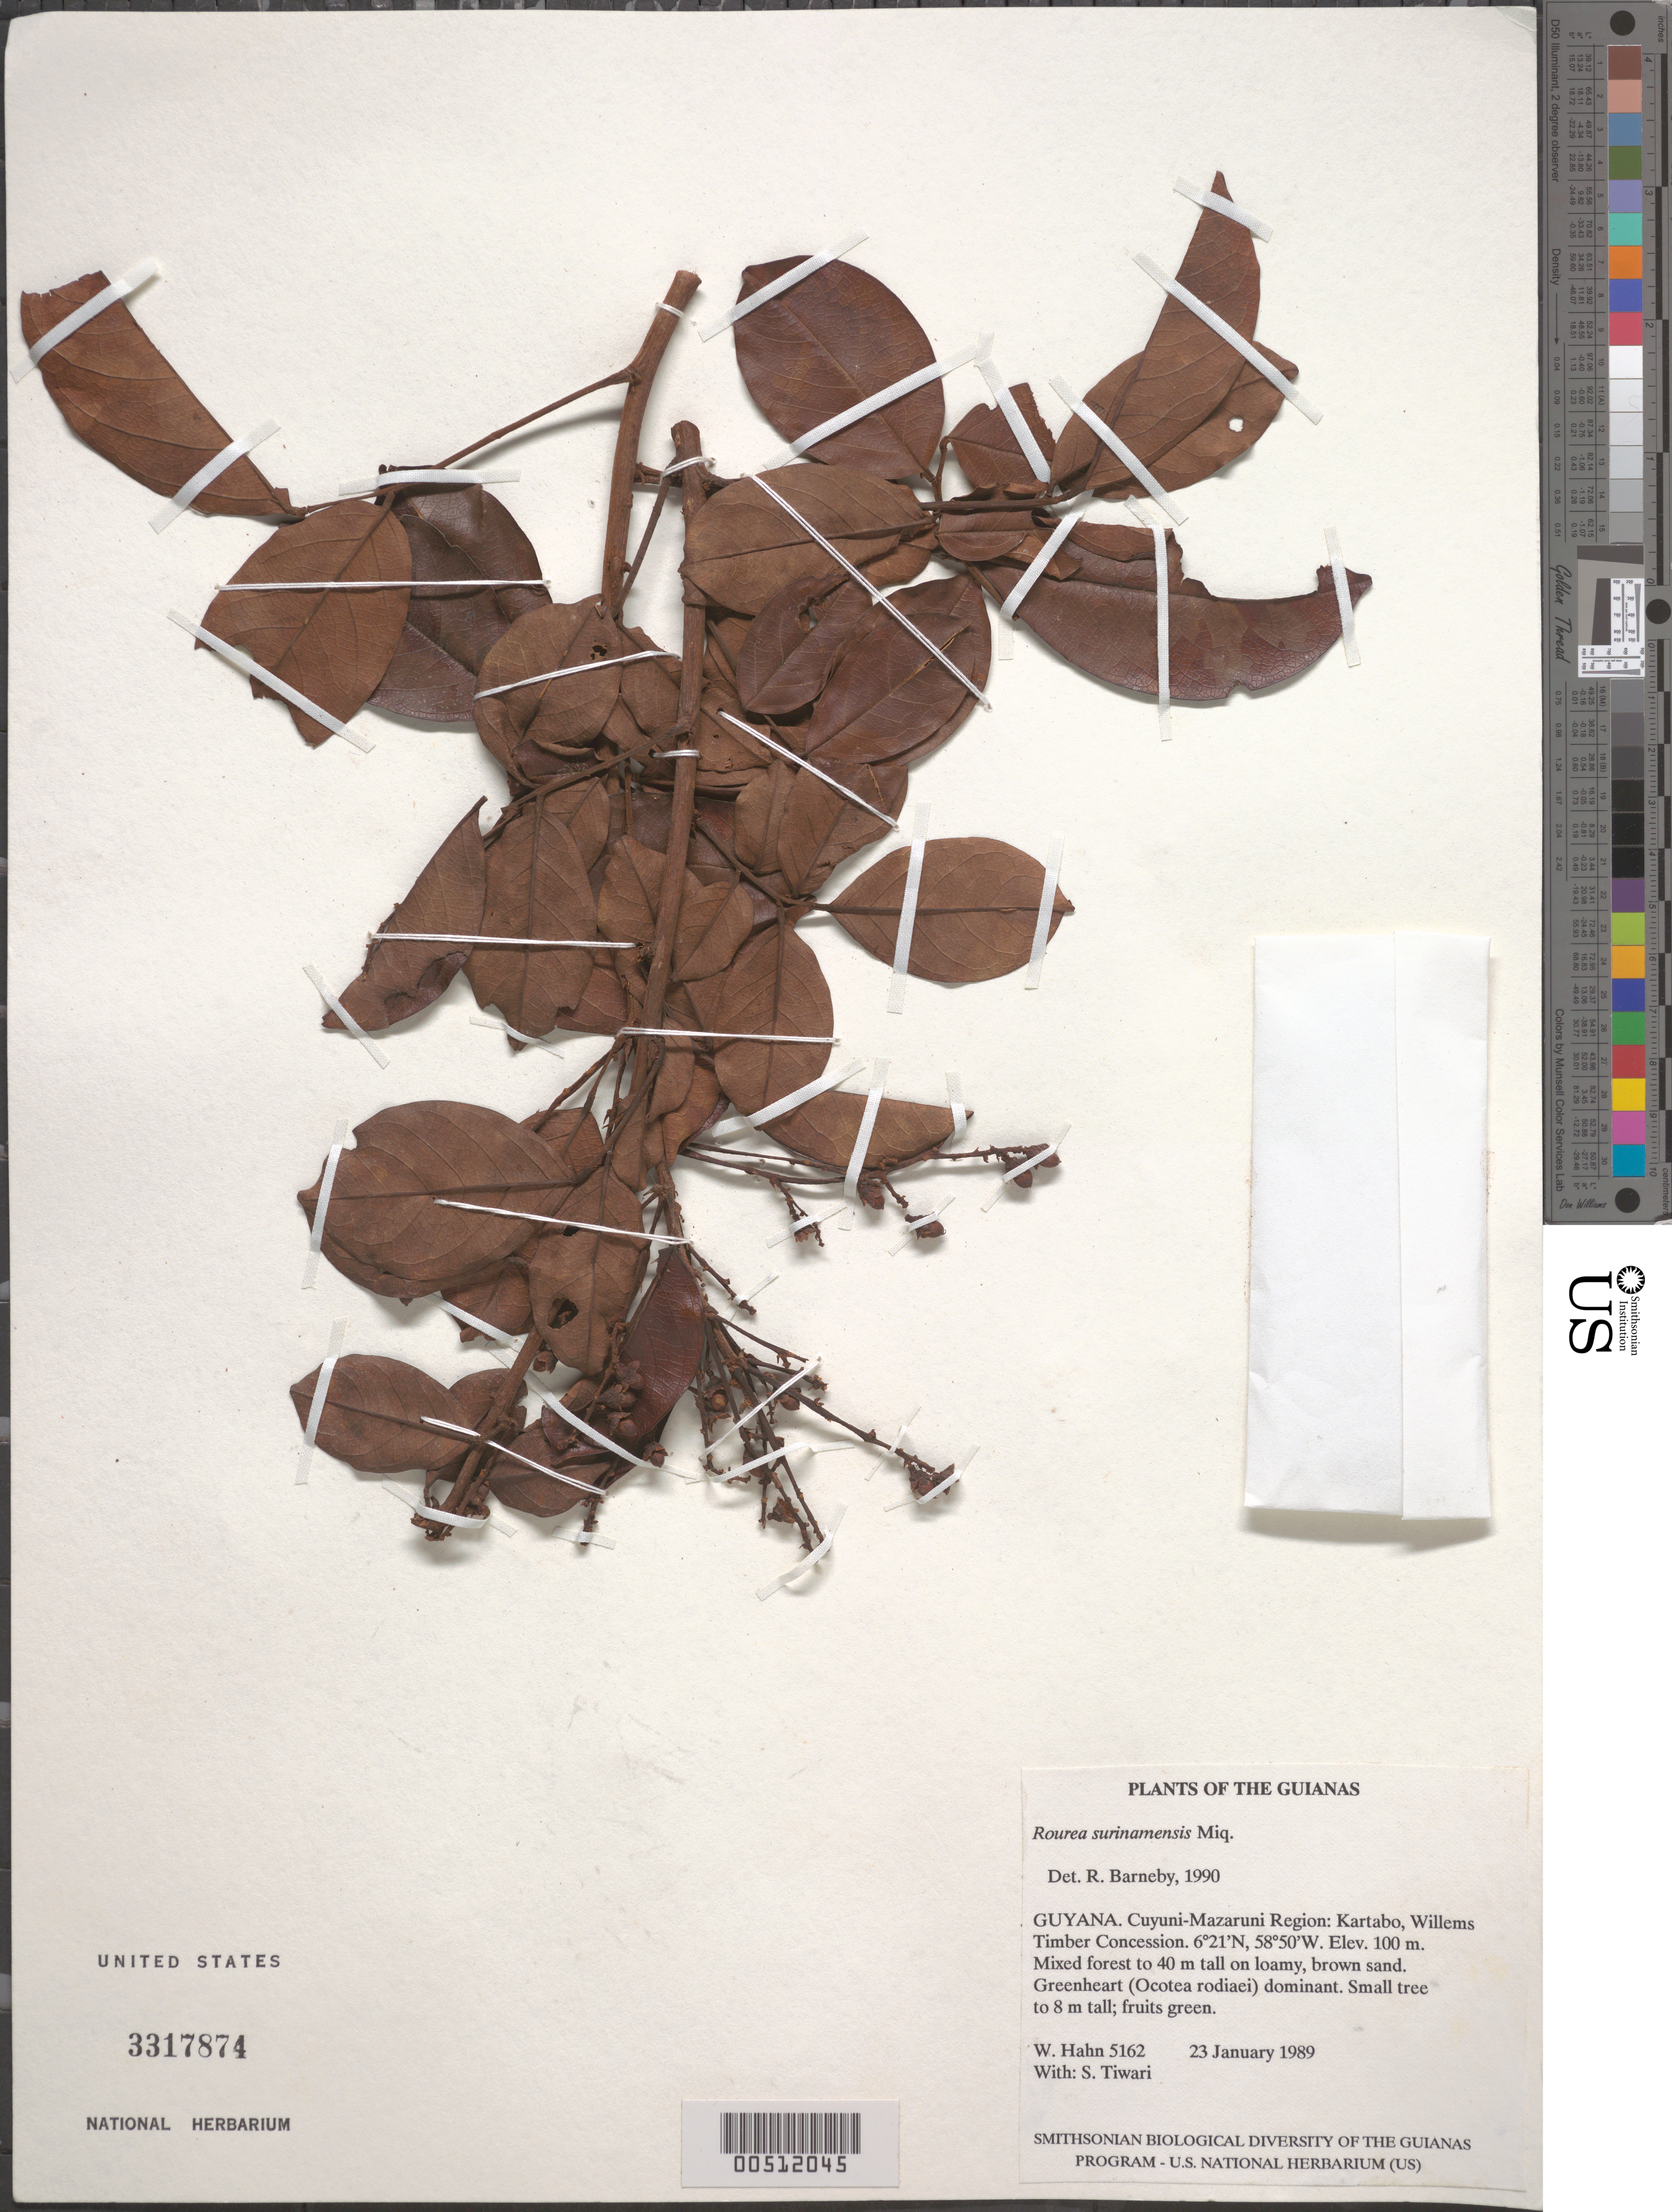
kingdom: Plantae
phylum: Tracheophyta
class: Magnoliopsida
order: Oxalidales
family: Connaraceae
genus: Rourea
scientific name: Rourea surinamensis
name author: Miq.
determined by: Barneby, Rupert C., (NY)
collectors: W. Hahn & S. Tiwari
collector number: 5162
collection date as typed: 23 January 1989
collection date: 1989-01-23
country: Guyana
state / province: Cuyuni-Mazaruni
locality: Kartabo, Willems Timber concession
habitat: Mixed forest to 40 m tall on loamy, brown sand. Greenheart (Ocotea rodiaei) dominant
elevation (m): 100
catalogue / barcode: US 3317874